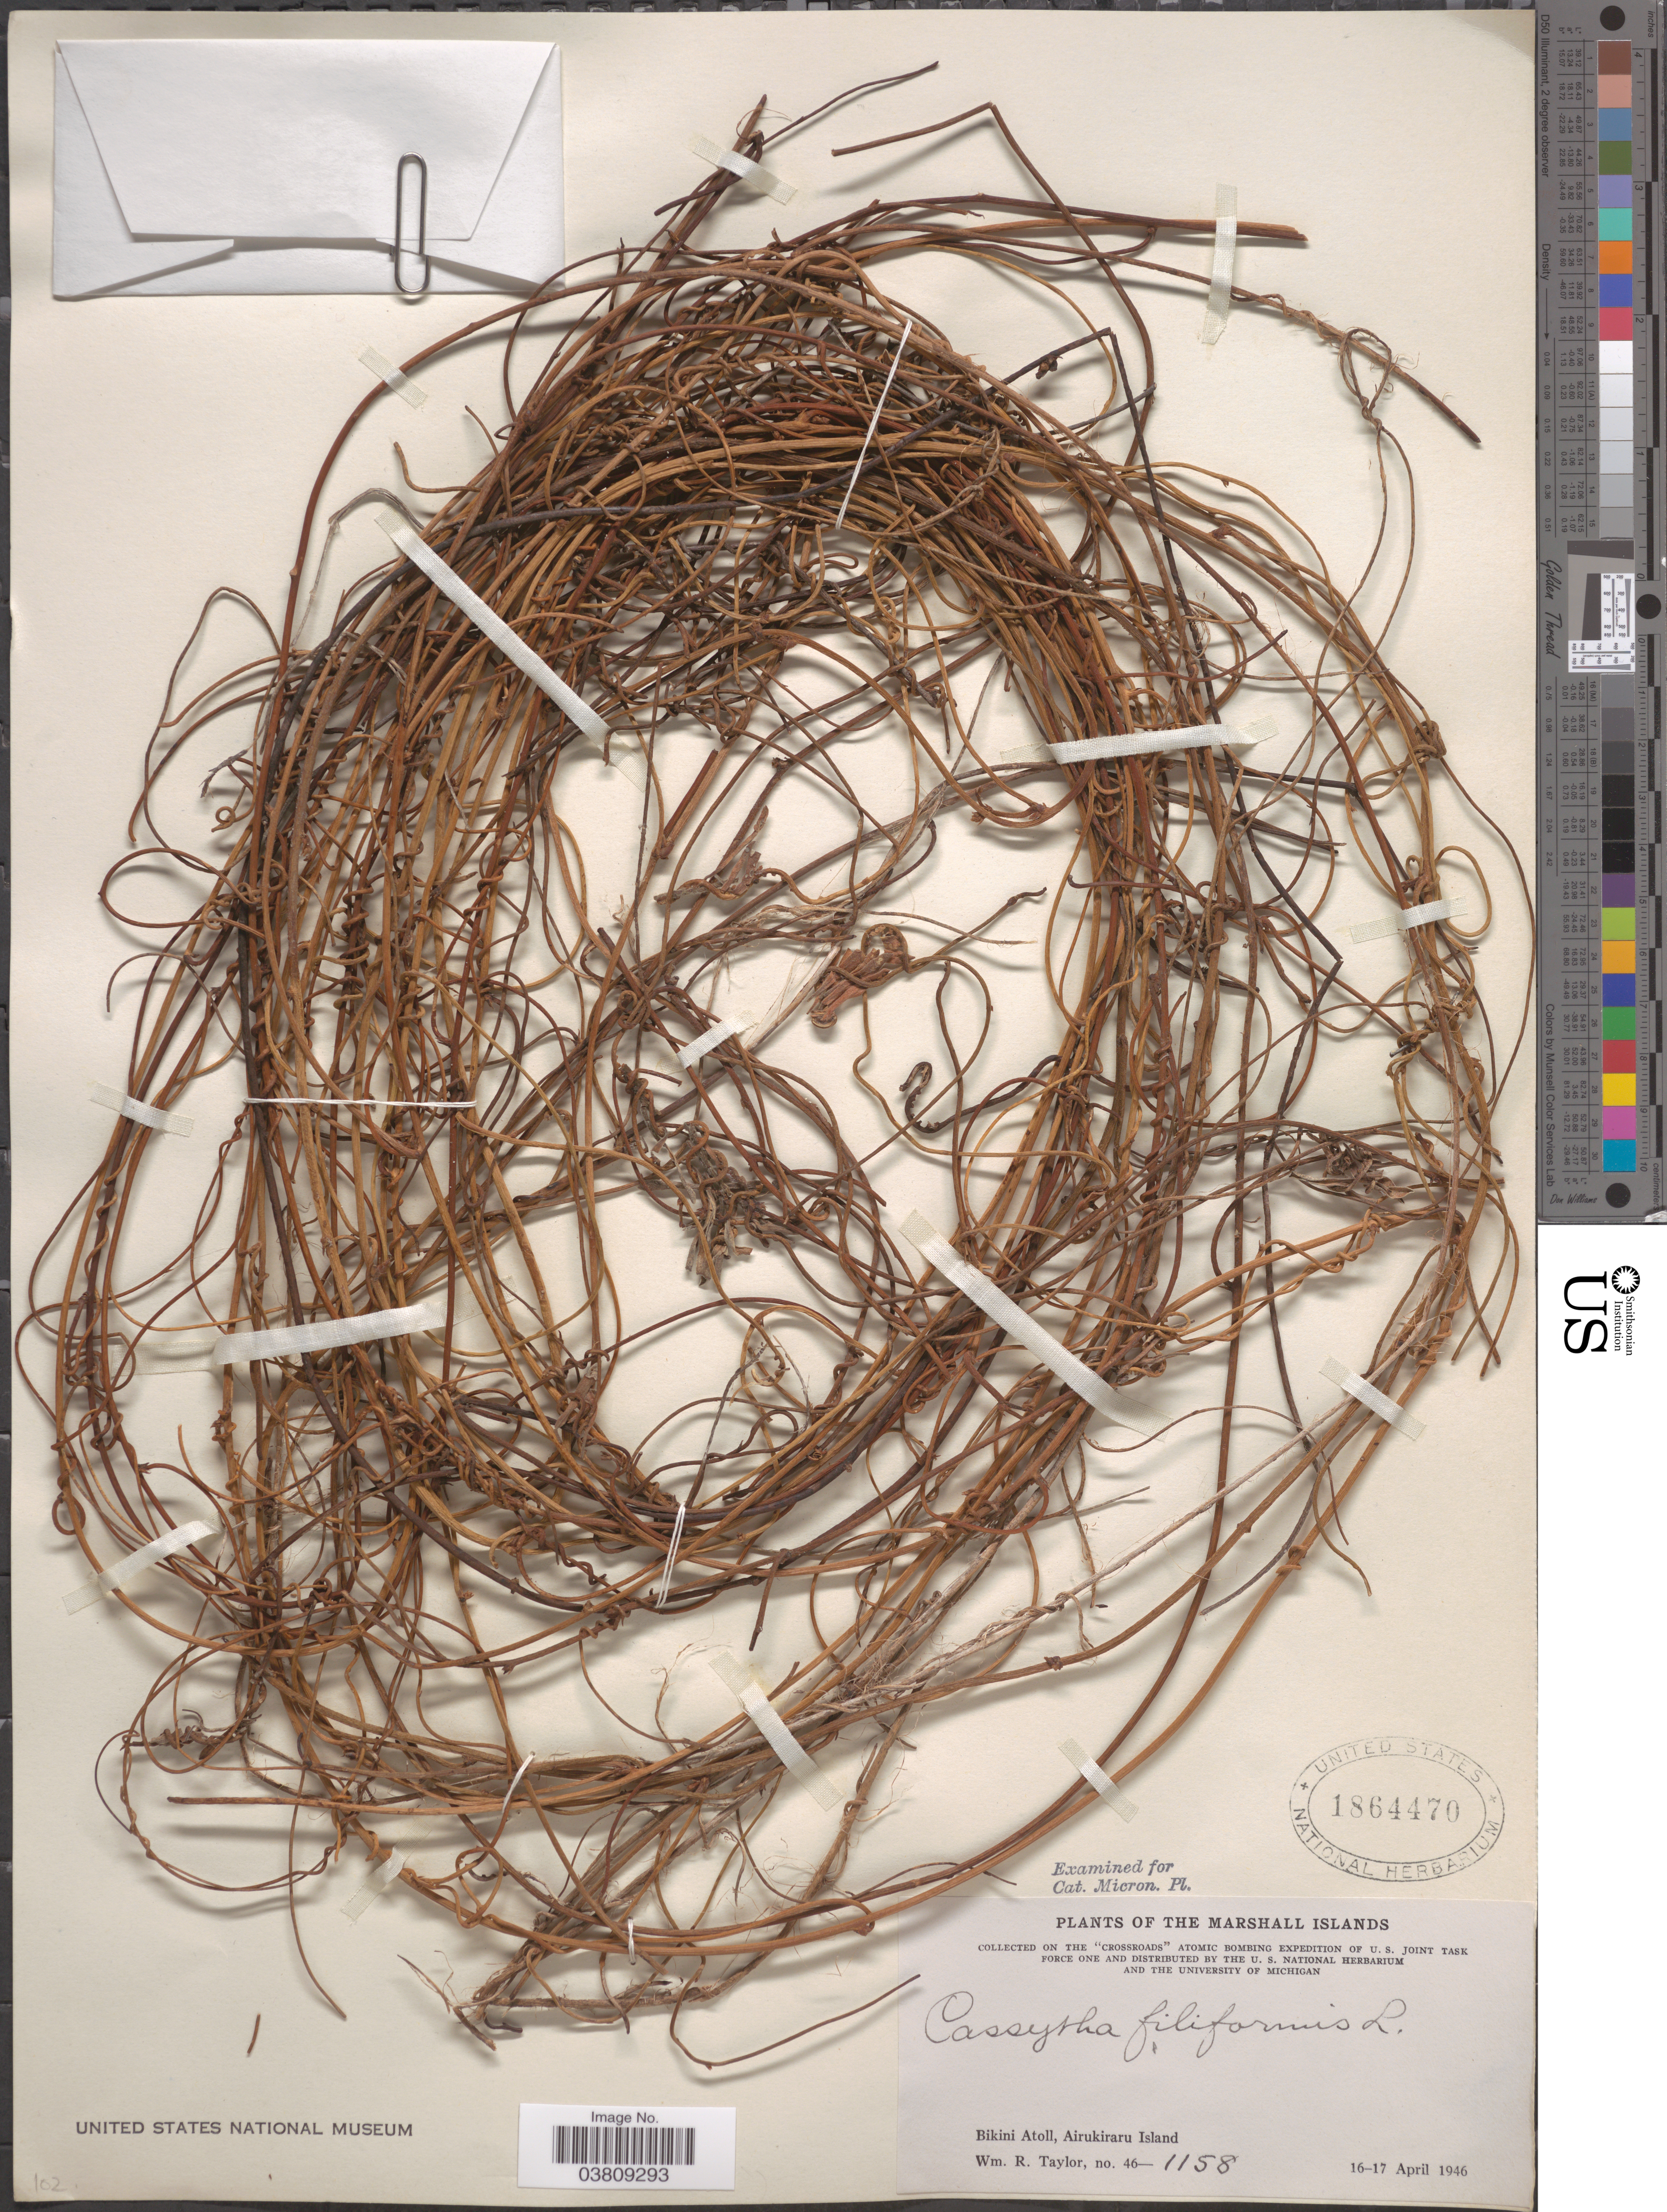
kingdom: Plantae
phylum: Tracheophyta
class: Magnoliopsida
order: Laurales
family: Lauraceae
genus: Cassytha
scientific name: Cassytha filiformis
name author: L.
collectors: W. R. Taylor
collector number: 46-1158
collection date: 1946-04-16/1946-04-17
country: Marshall Islands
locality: Bikini Atoll, Airukiraru Island.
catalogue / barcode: US 1864470